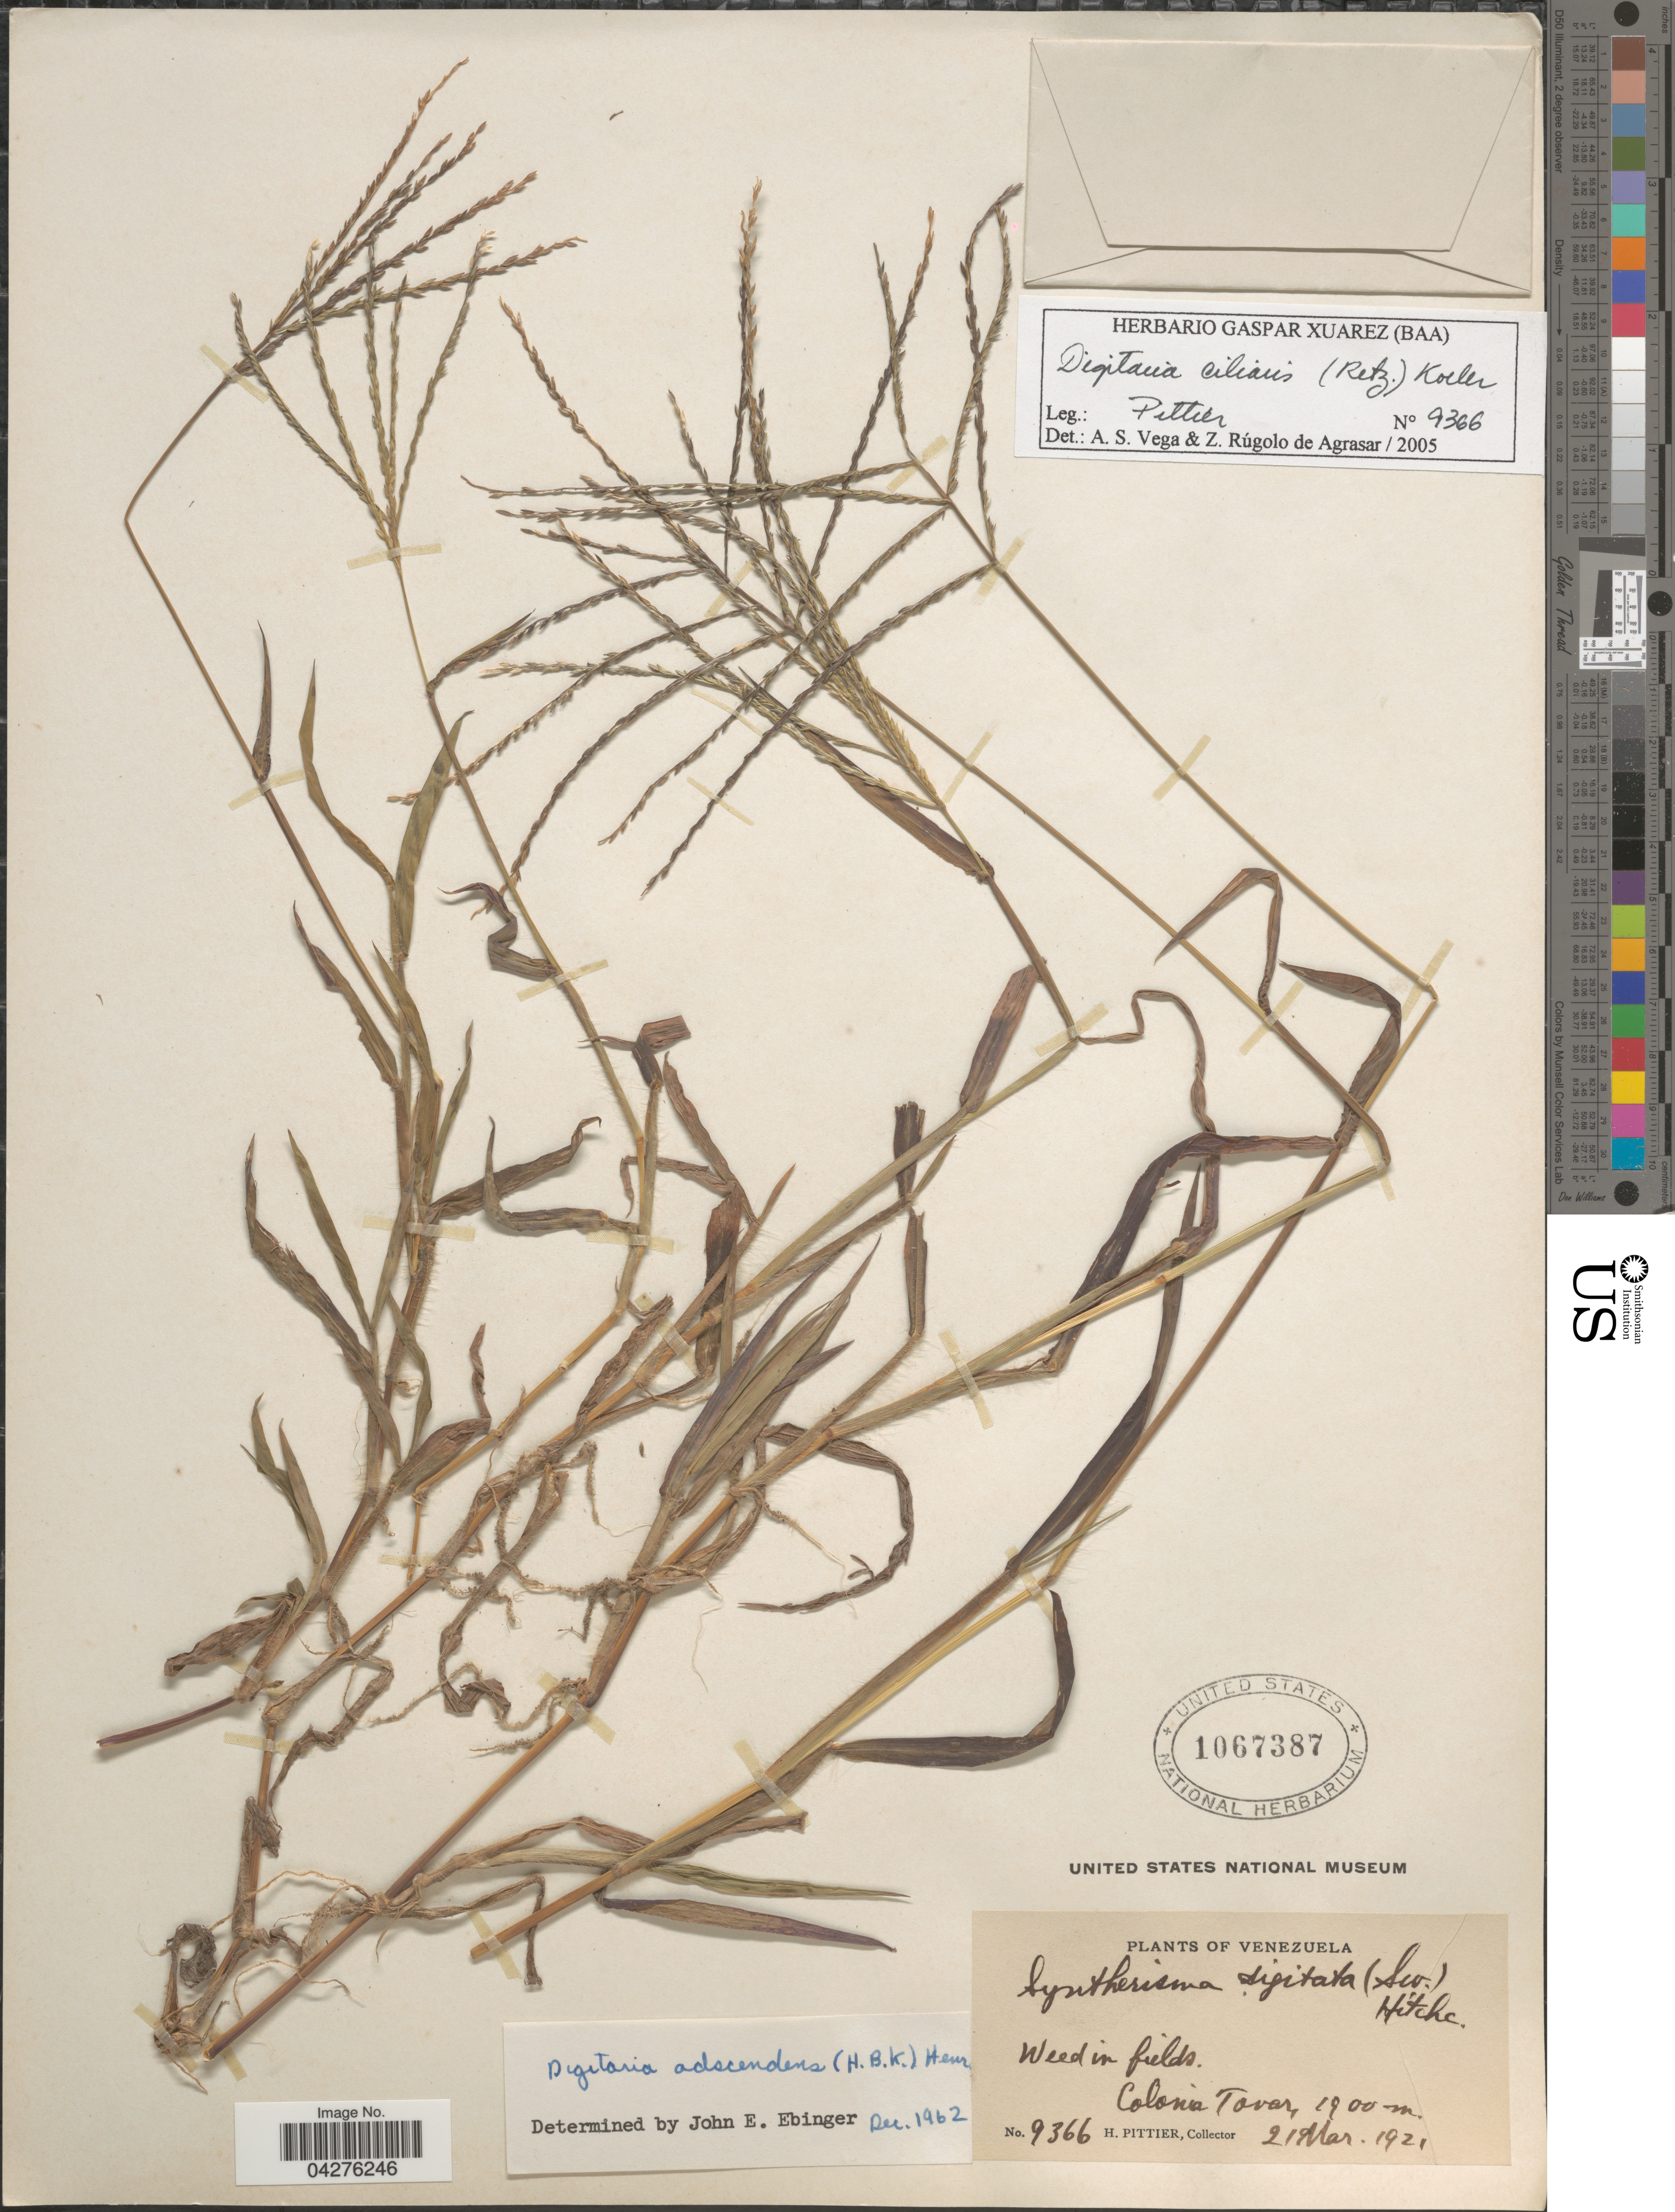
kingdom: Plantae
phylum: Tracheophyta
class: Liliopsida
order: Poales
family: Poaceae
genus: Digitaria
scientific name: Digitaria ciliaris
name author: (Retz.) Koeler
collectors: H. F. Pittier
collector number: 9366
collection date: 1921-03-21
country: Venezuela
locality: Colonia Tovar.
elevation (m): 1900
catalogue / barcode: US 1067387